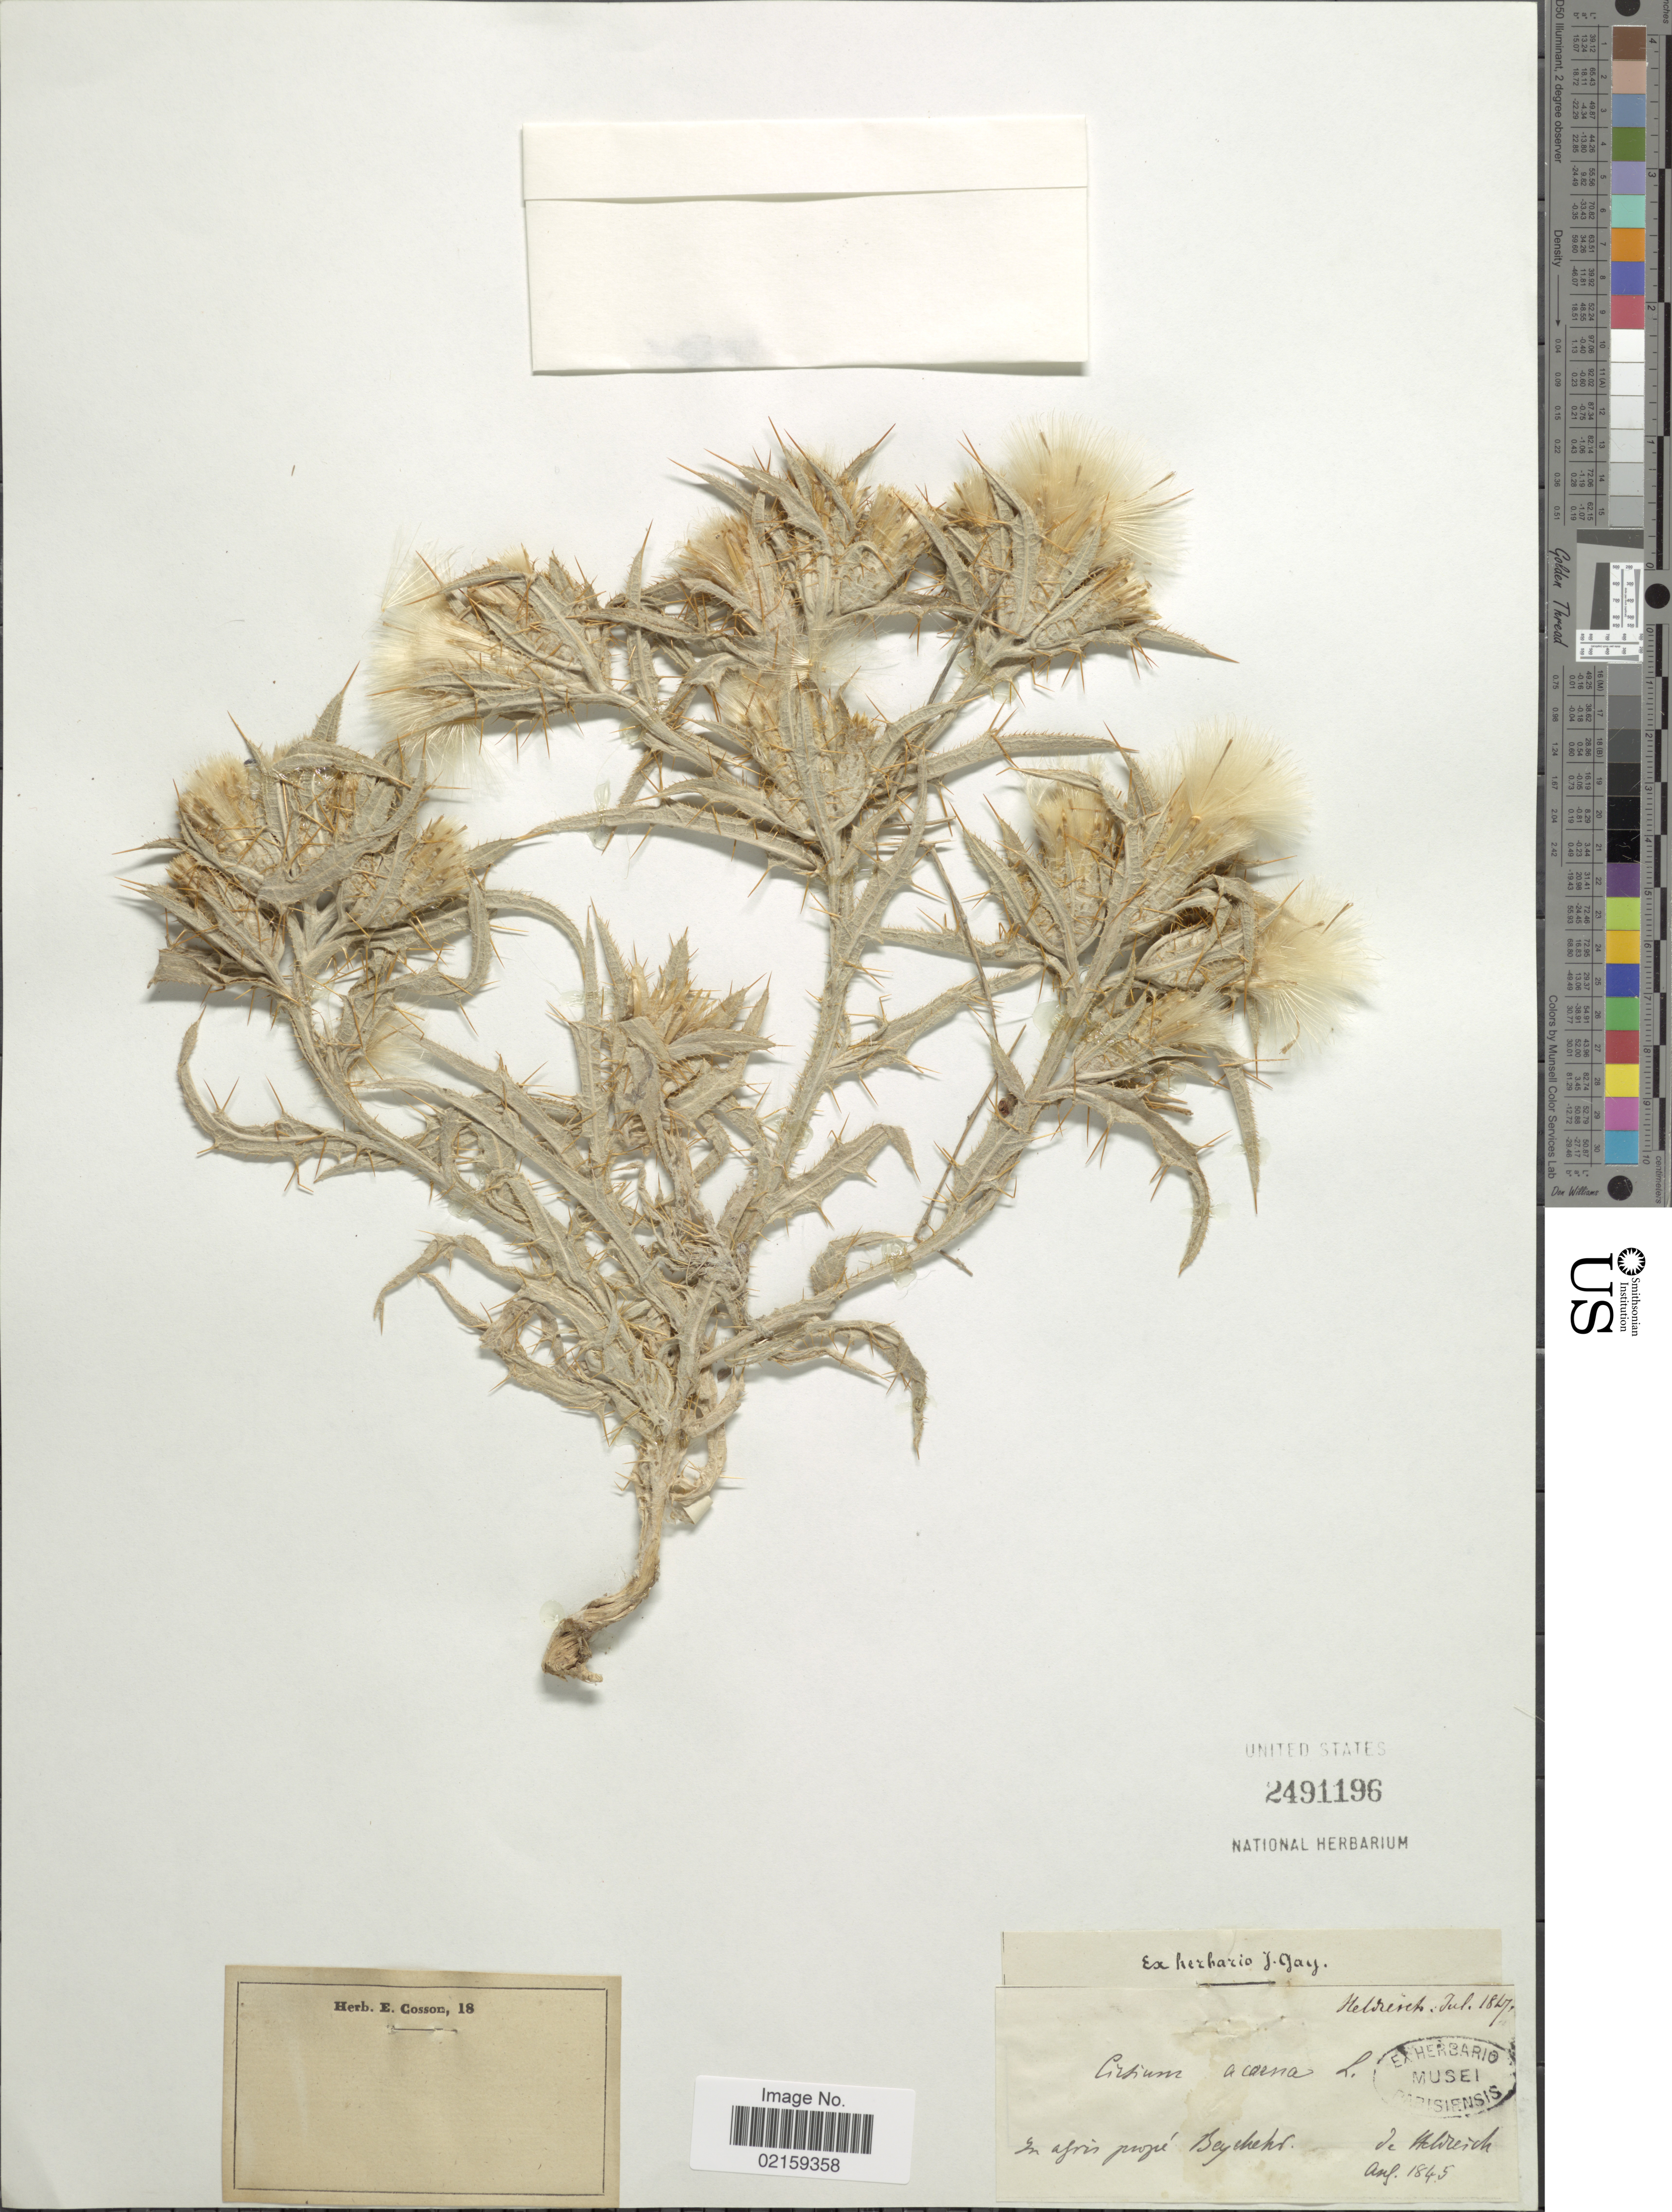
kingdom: Plantae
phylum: Tracheophyta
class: Magnoliopsida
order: Asterales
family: Asteraceae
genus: Picnomon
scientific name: Picnomon acarna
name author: (L.) Cass.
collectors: ex herb. J. Gay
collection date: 1845-08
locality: Heldreich. In afris prope Beychehr [interpreted]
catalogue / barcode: US 2491196